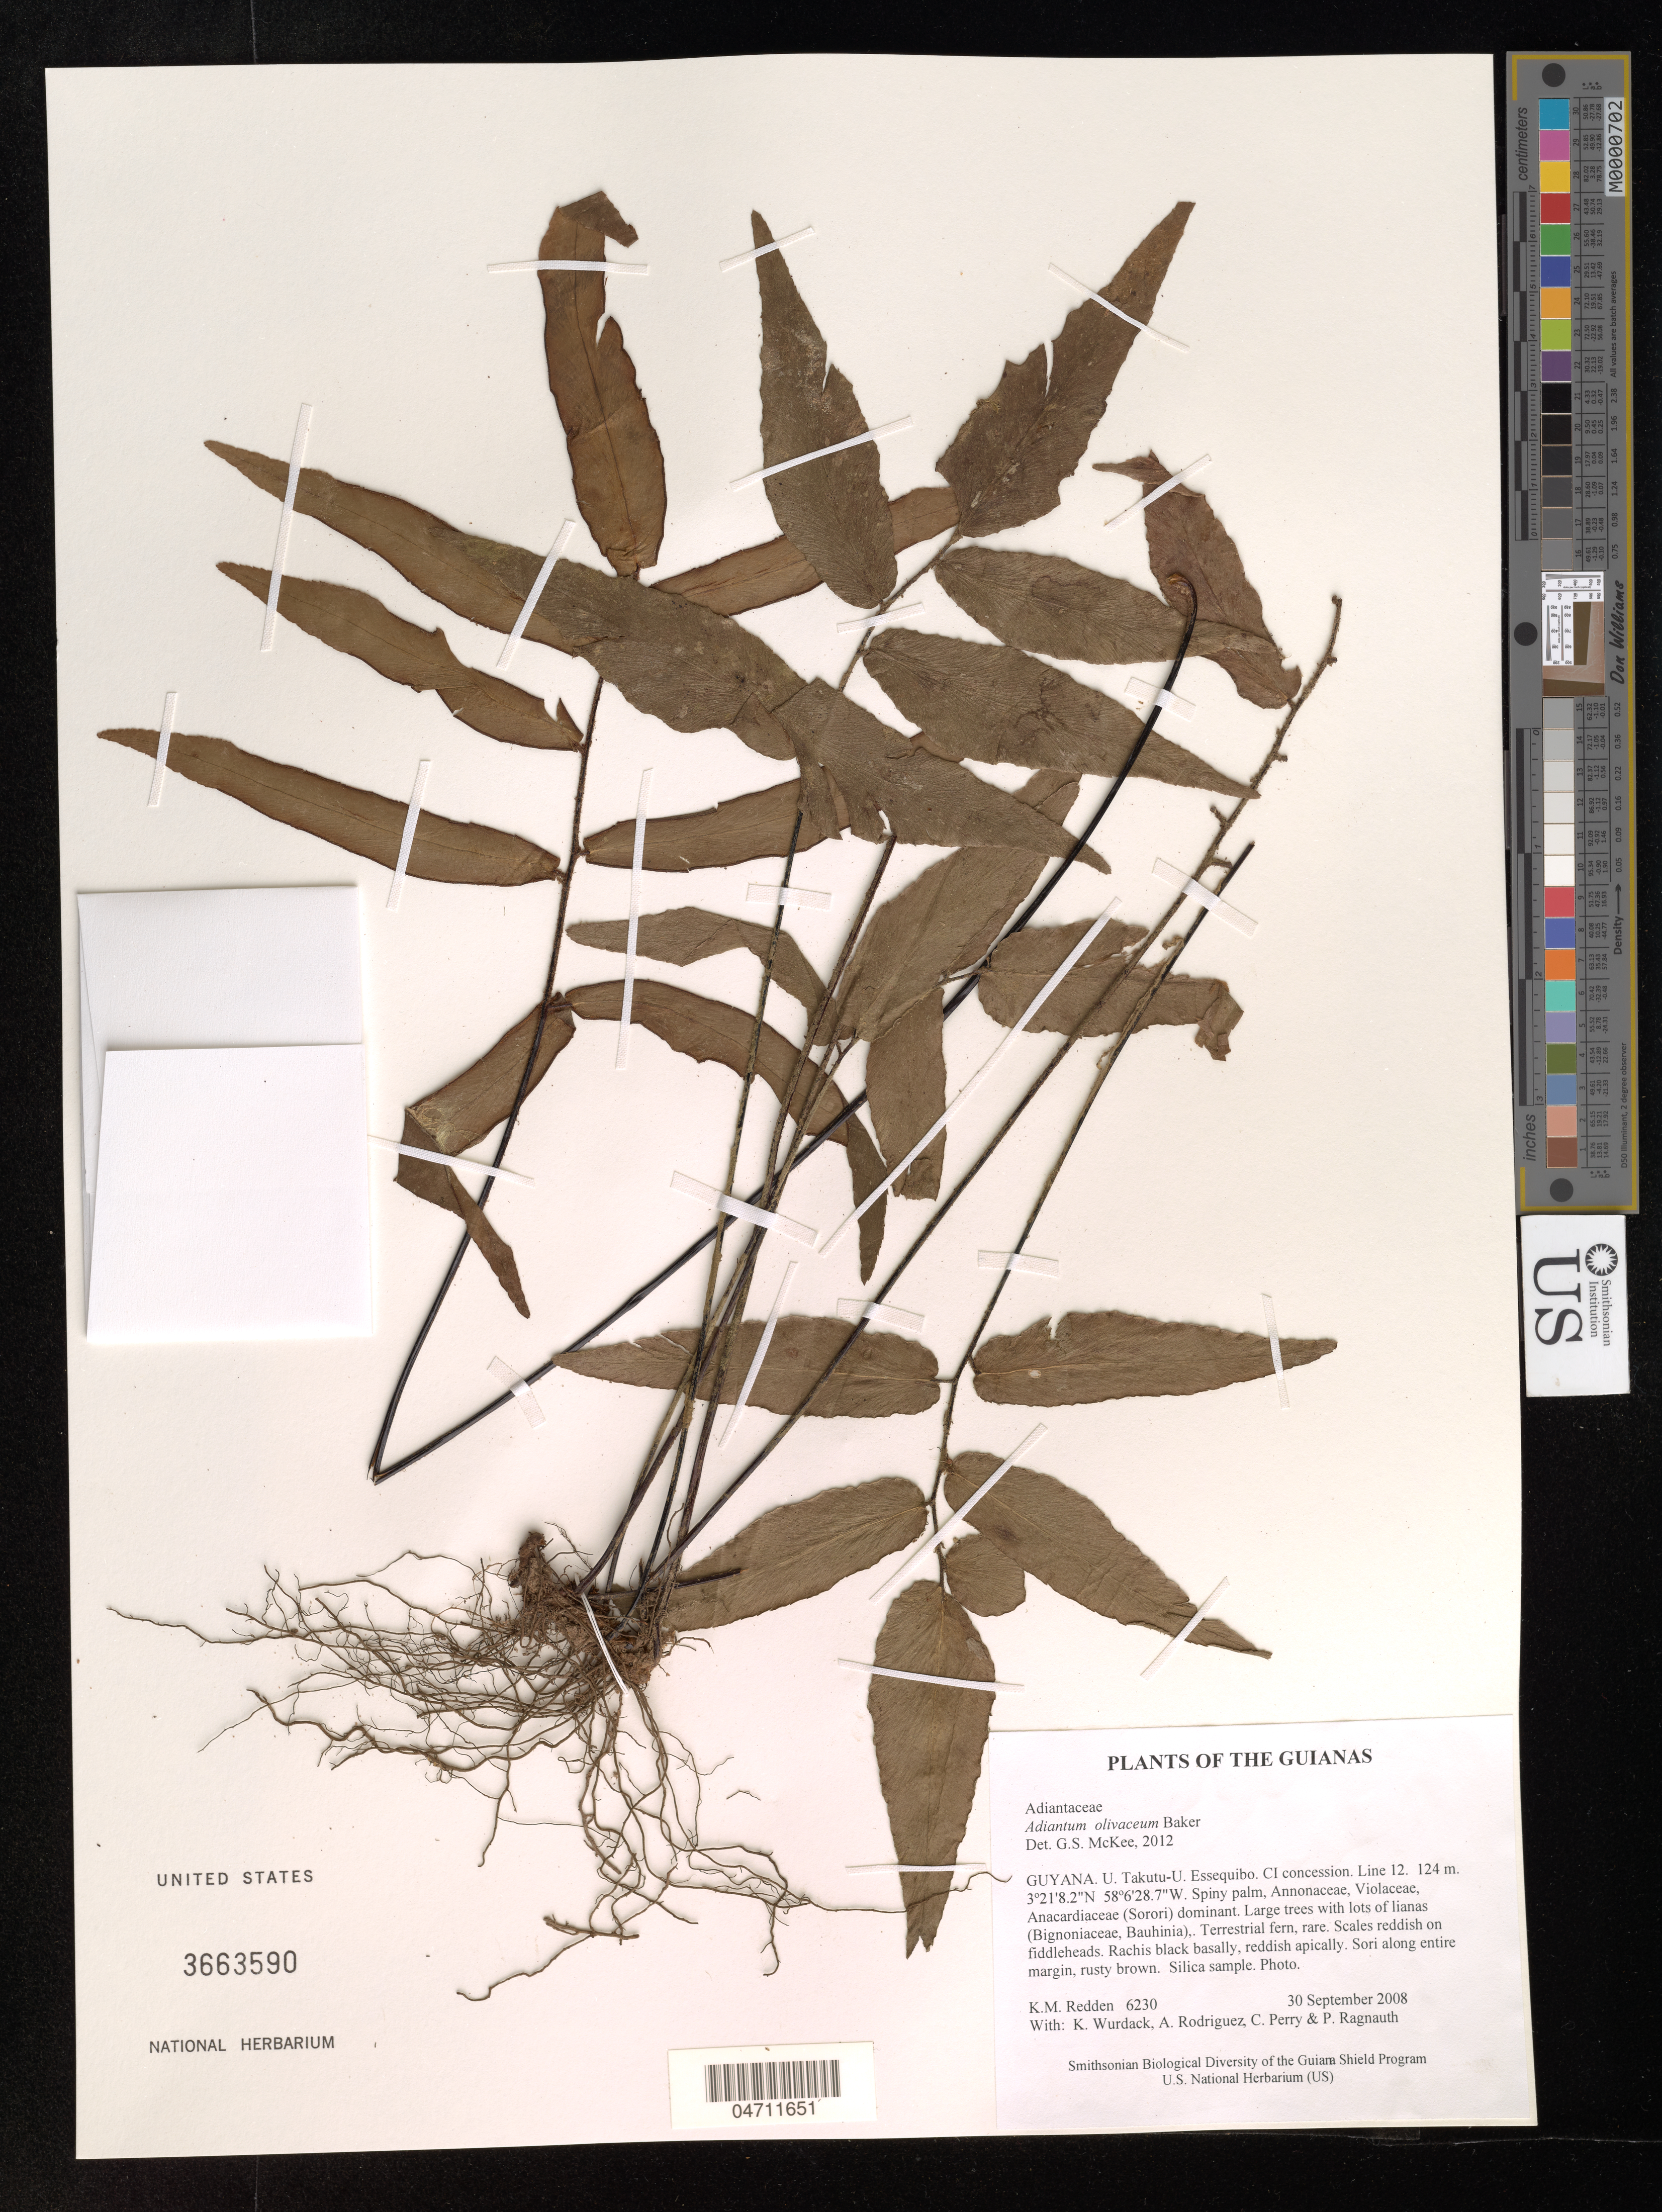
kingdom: Plantae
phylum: Tracheophyta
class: Polypodiopsida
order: Polypodiales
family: Pteridaceae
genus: Adiantum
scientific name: Adiantum olivaceum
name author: Baker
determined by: McKee, G. S., (US), NMNH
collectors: K. M. Redden, K. Wurdack, A. Rodriguez, C. Perry & P. Ragnauth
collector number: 6230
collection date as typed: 30 September 2008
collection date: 2008-09-30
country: Guyana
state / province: U. Takutu-U. Essequibo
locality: CI concession. Line 12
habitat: Spiny palm, Annonaceae, Violaceae, Anacardiaceae (Sorori) dominant. Large trees with lots of lianas (Bignoniaceae, Bauhinia)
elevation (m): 124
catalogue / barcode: US 3663590